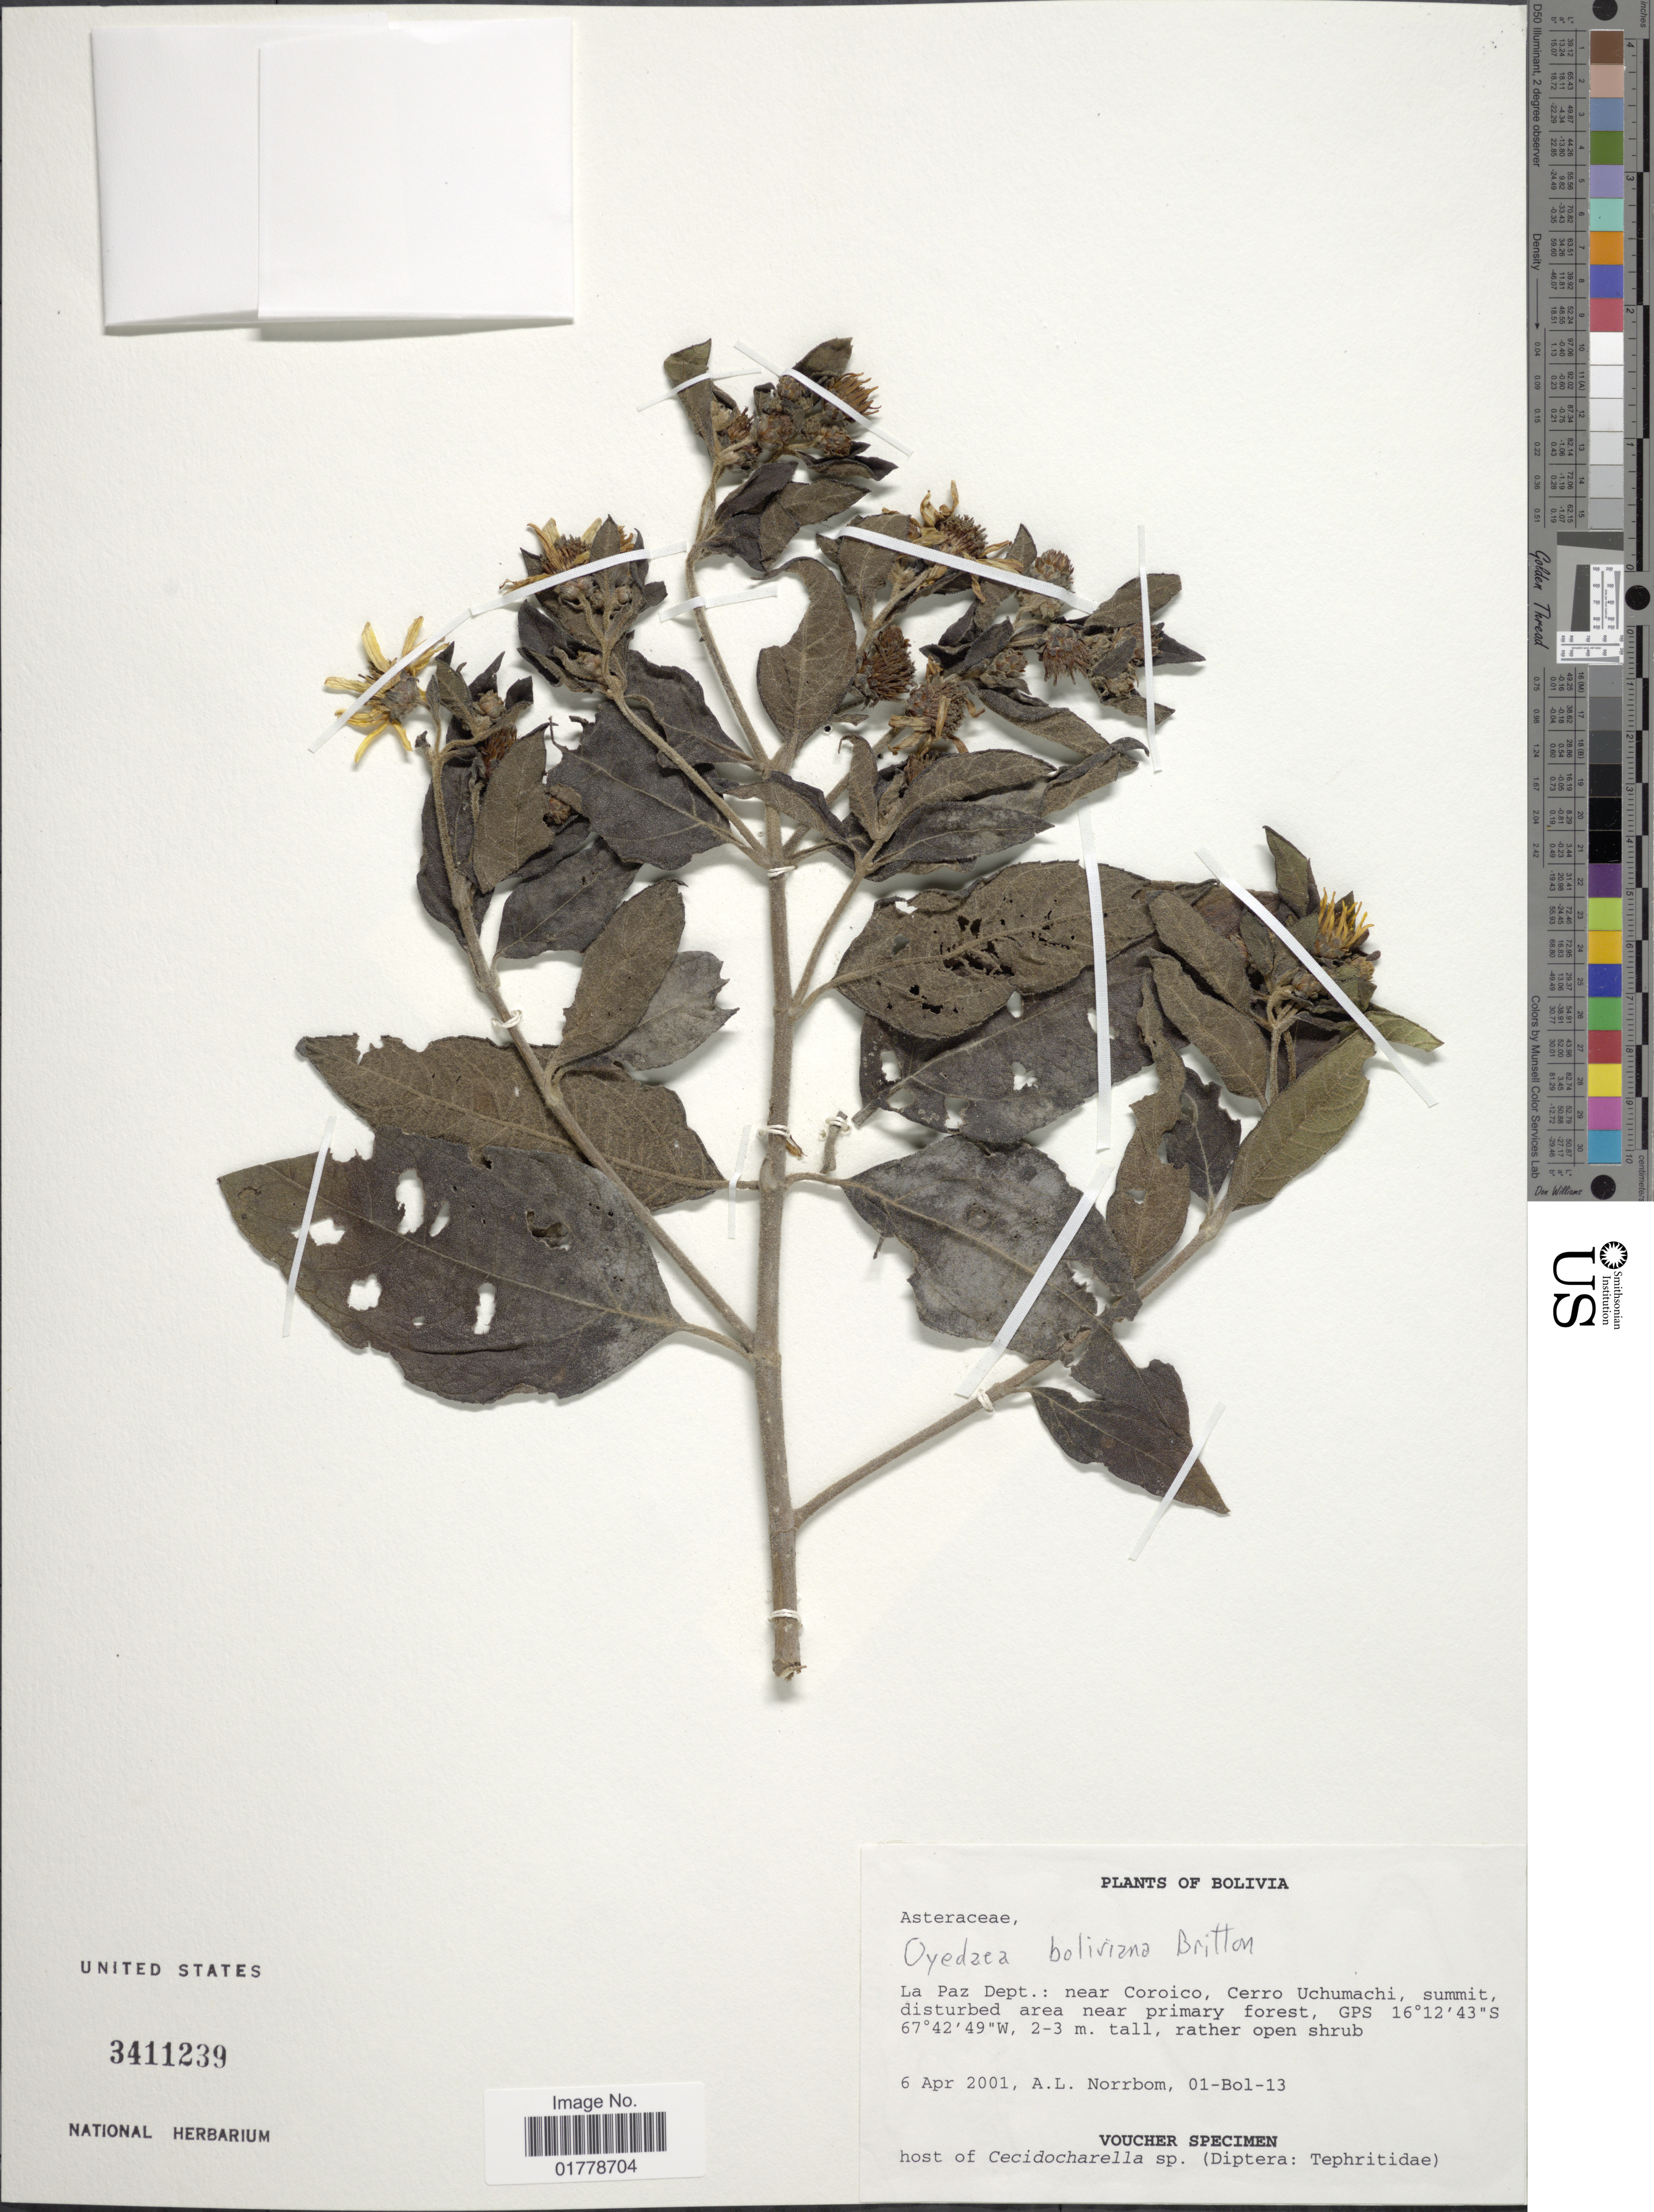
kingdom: Plantae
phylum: Tracheophyta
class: Magnoliopsida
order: Asterales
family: Asteraceae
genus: Oyedaea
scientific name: Oyedaea boliviana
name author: Britton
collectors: A. L. Norrbom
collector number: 01-Bol-13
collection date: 2001-04-06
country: Bolivia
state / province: La Paz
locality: La Paz Dept.: near Coroico, Cerro Uchumachi, summit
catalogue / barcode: US 3411239